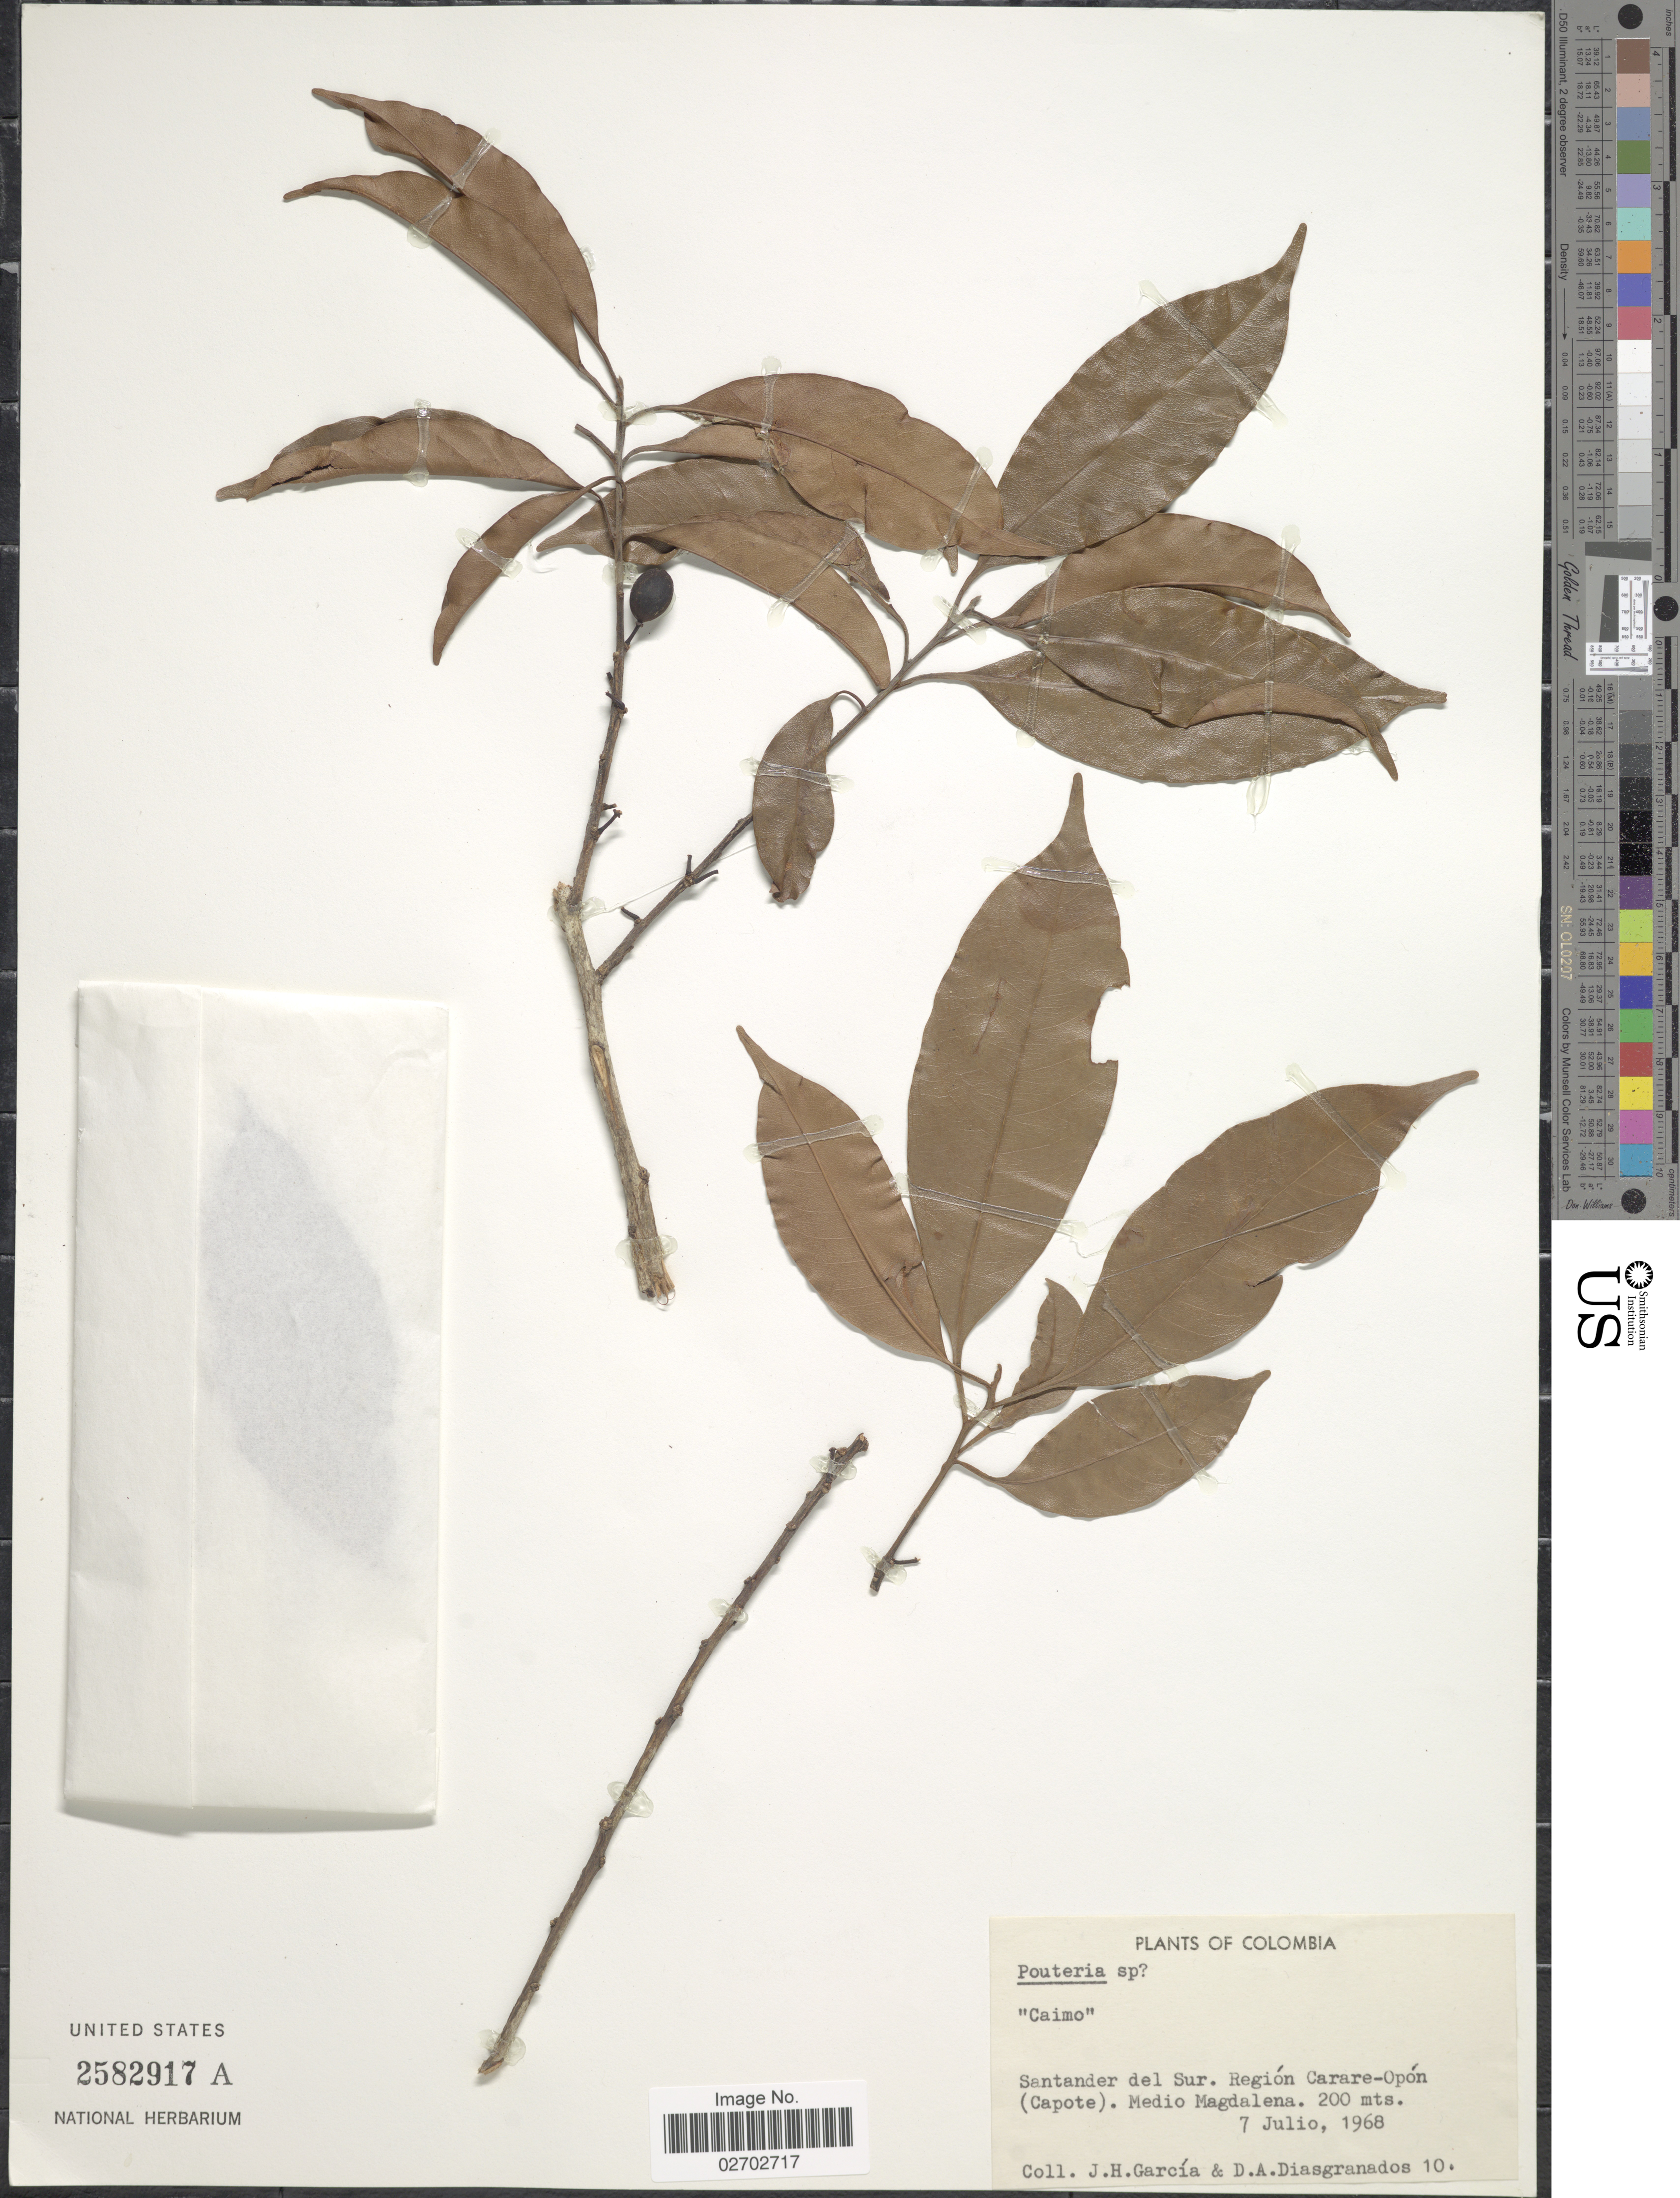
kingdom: Plantae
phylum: Tracheophyta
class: Magnoliopsida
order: Ericales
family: Sapotaceae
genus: Pouteria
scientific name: Pouteria sp.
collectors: J. H. García & D. A. Diasgranados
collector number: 10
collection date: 1968-07-07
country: Colombia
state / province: Santander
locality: Santander del Sur. Region Carare-Opon (Capote). Medio Magdalena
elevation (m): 200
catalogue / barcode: US 2582917A